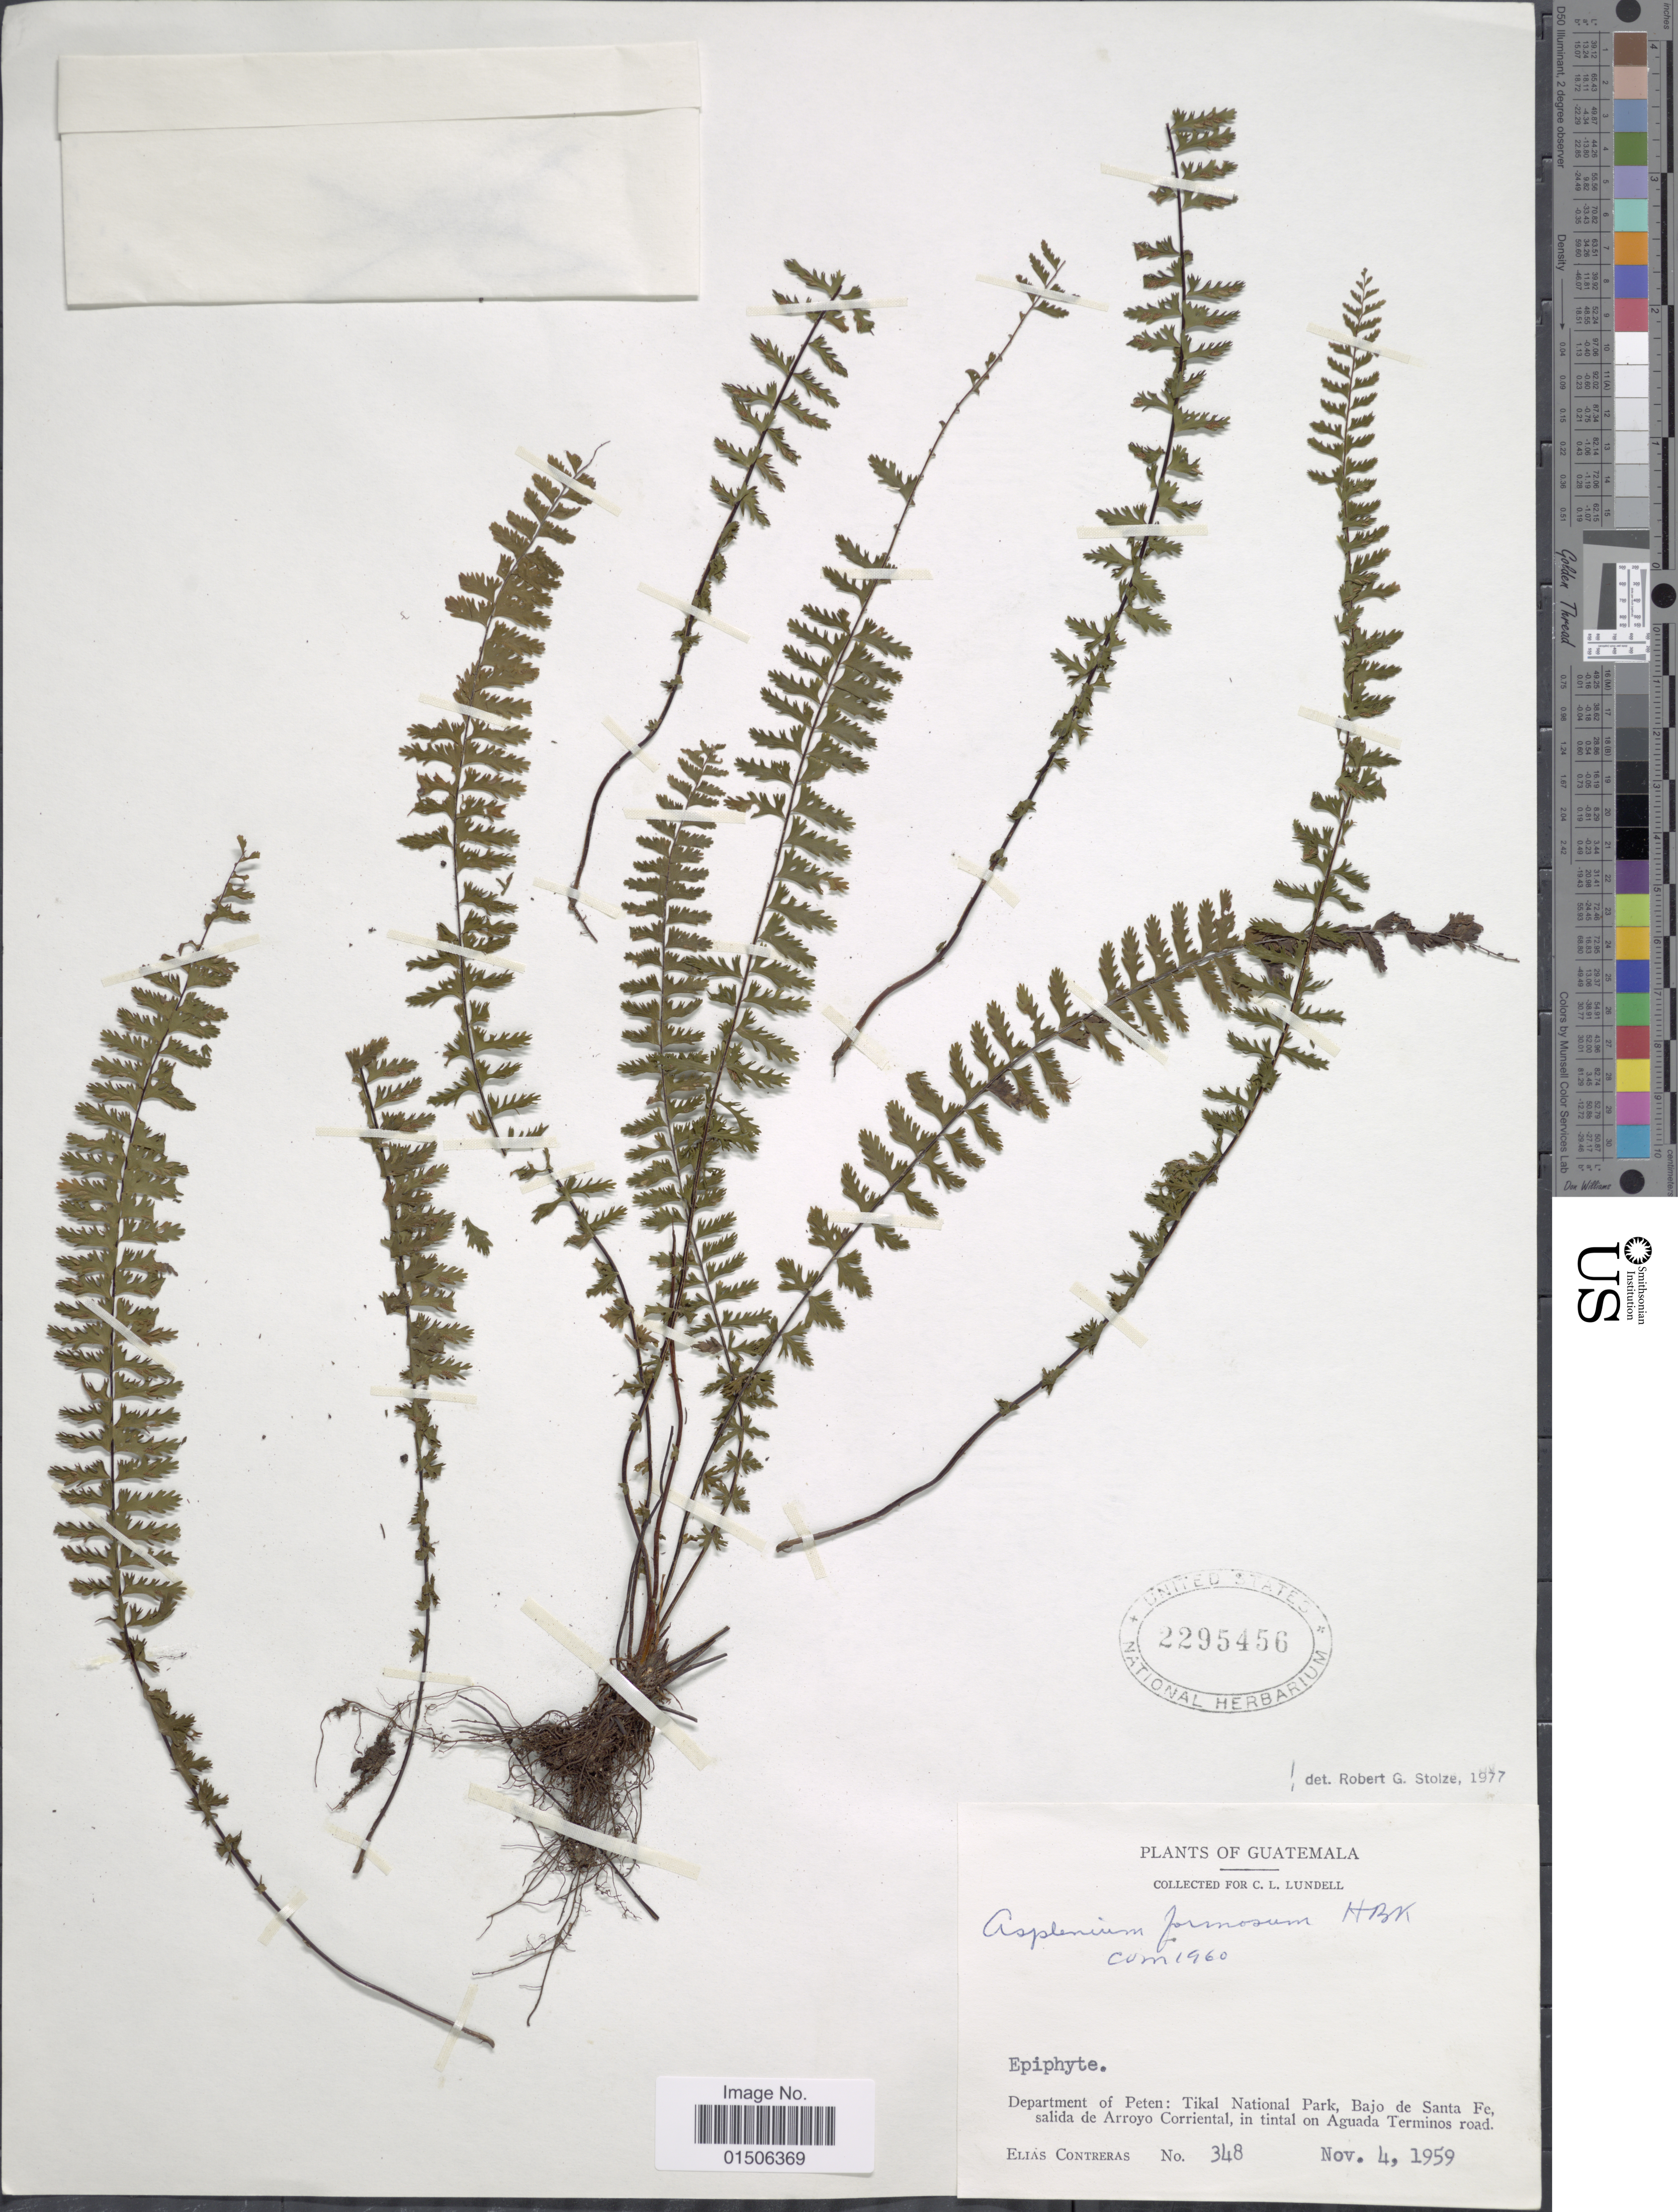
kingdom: Plantae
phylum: Tracheophyta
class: Polypodiopsida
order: Polypodiales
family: Aspleniaceae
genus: Asplenium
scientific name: Asplenium formosum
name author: Willd.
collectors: E. Contreras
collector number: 348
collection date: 1959-11-04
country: Guatemala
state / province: El Petén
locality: Department of Peten: Tikal National Park, Bajo de Santa Fe, salida de Arroyo Corriental, in tintal on Aguada Terminos road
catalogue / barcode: US 2295456